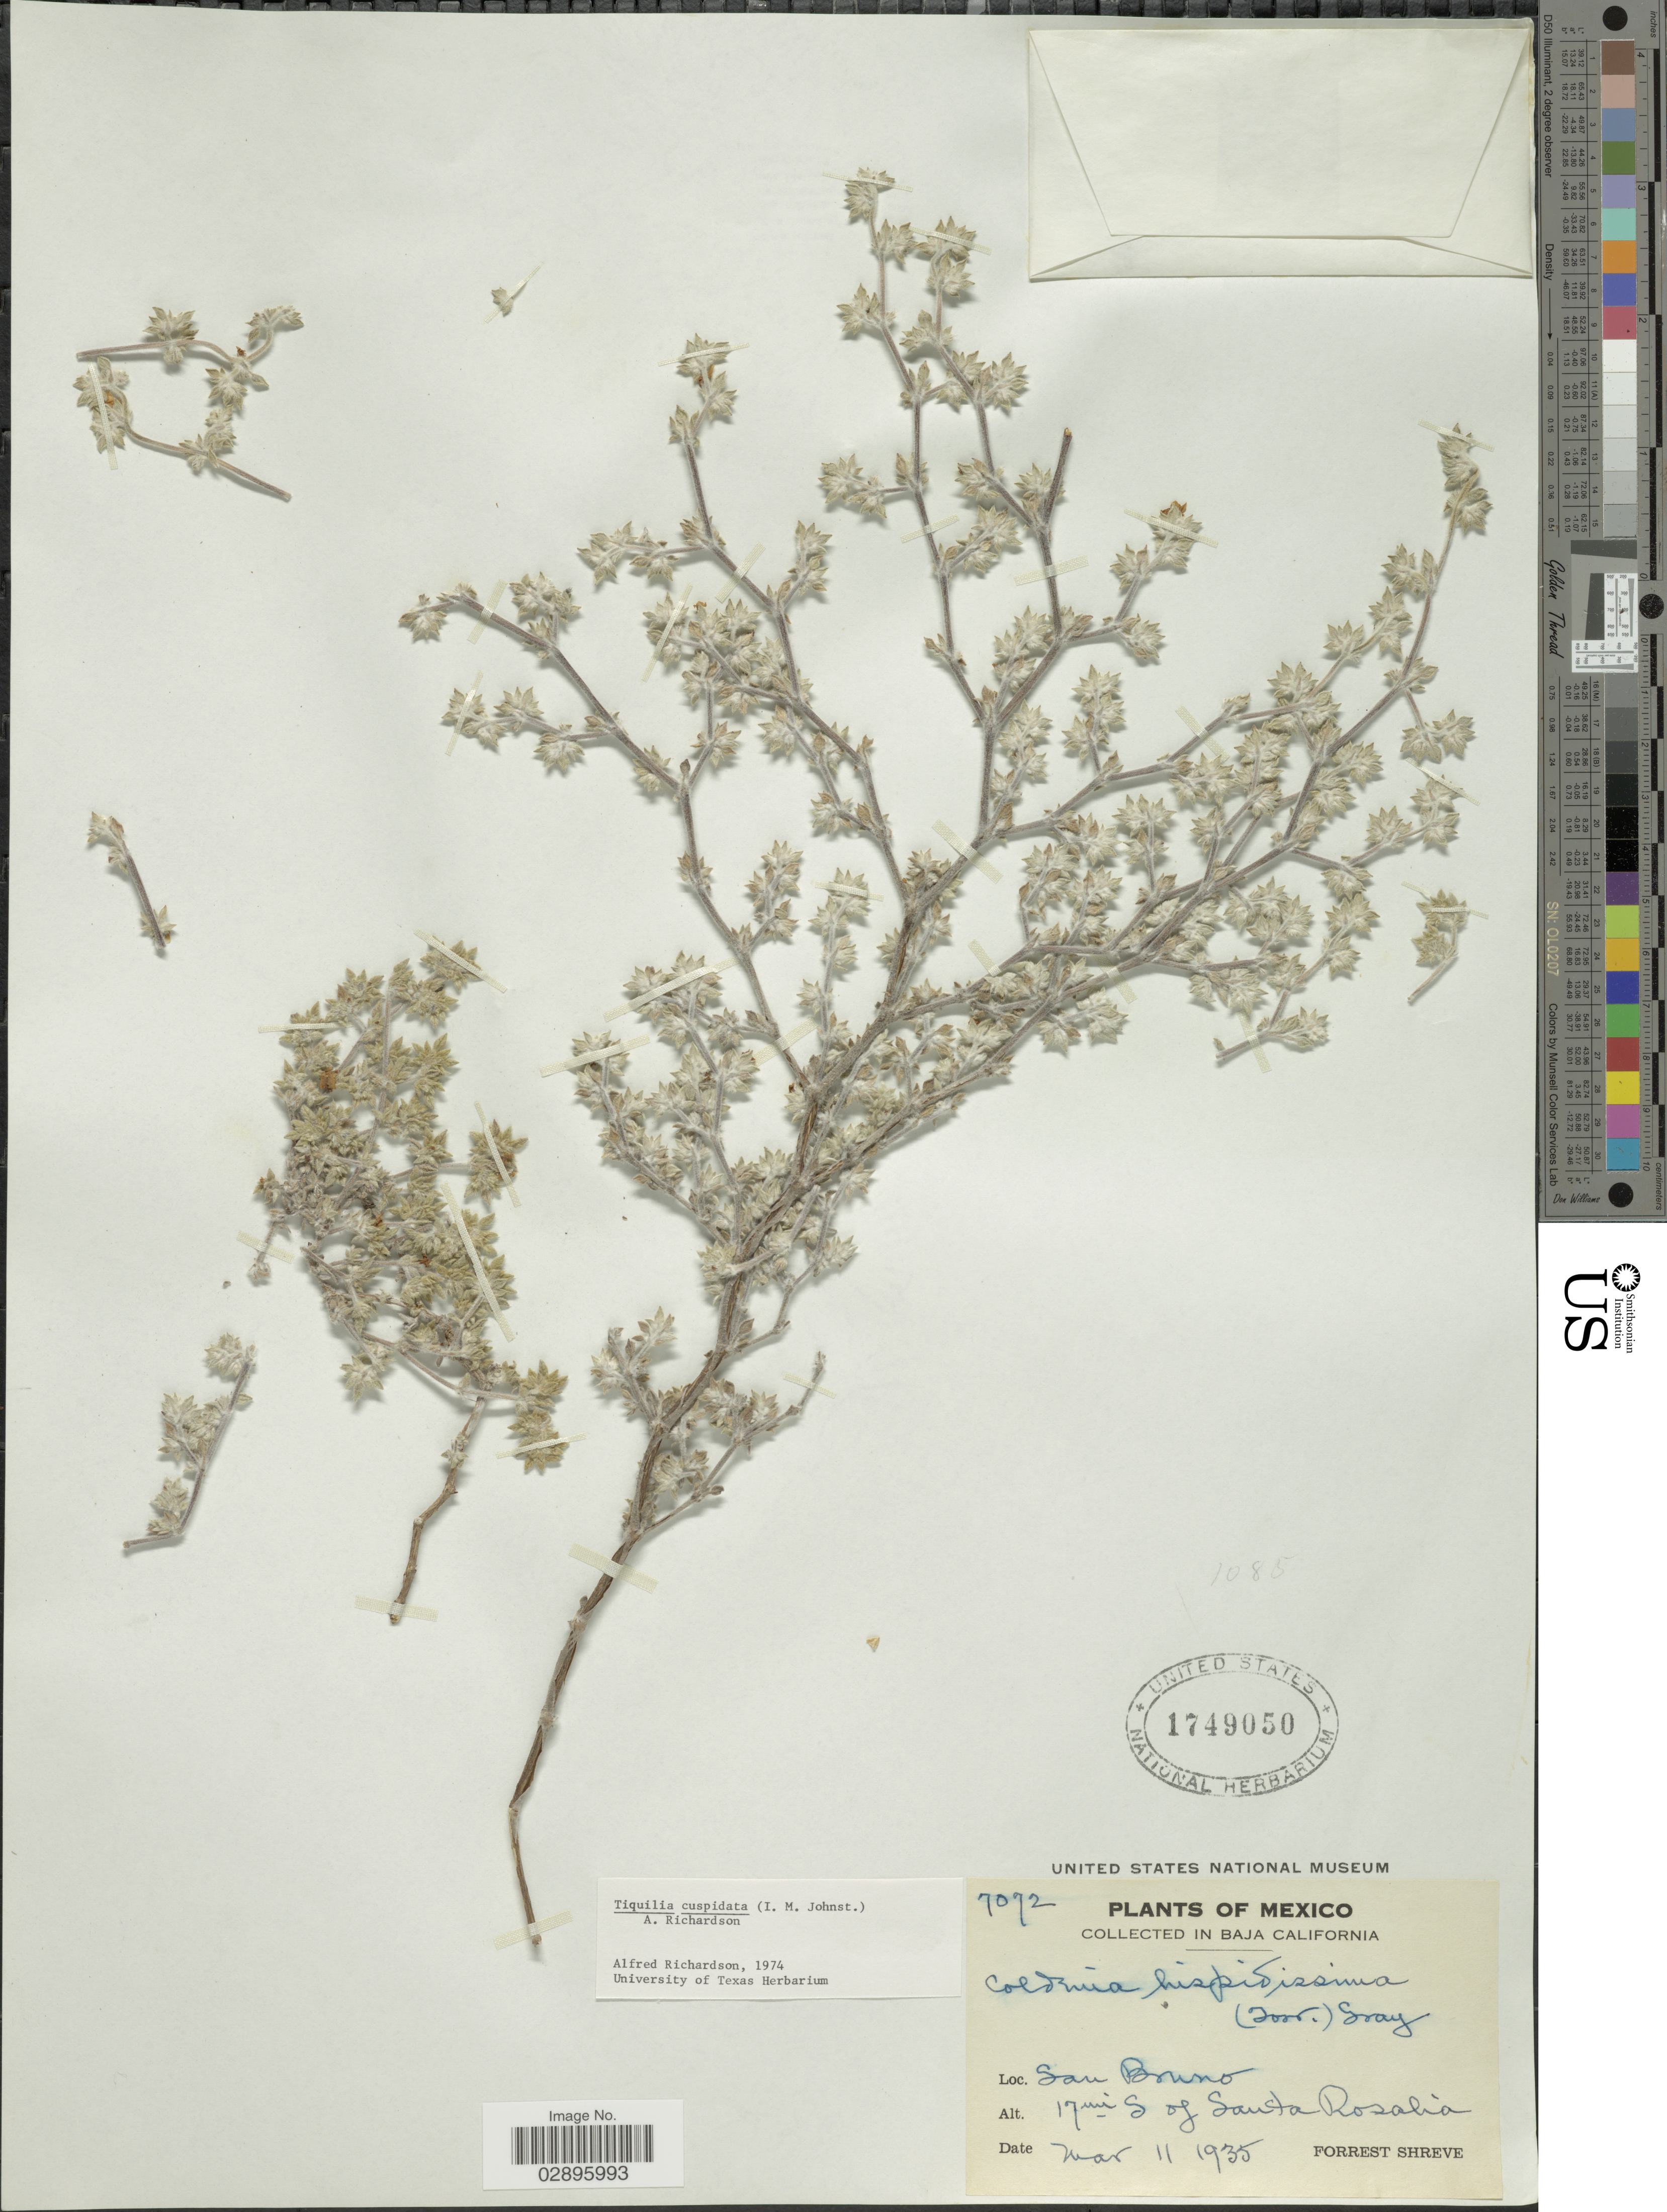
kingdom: Plantae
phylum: Tracheophyta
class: Magnoliopsida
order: Boraginales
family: Ehretiaceae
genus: Tiquilia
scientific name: Tiquilia cuspidata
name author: (I.M. Johnst.) A.T. Richardson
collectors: F. Shreve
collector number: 7072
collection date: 1935-03-11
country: Mexico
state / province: Baja California Sur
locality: San Bruno. 17 mi S of Santa Rosalia.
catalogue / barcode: US 1749050